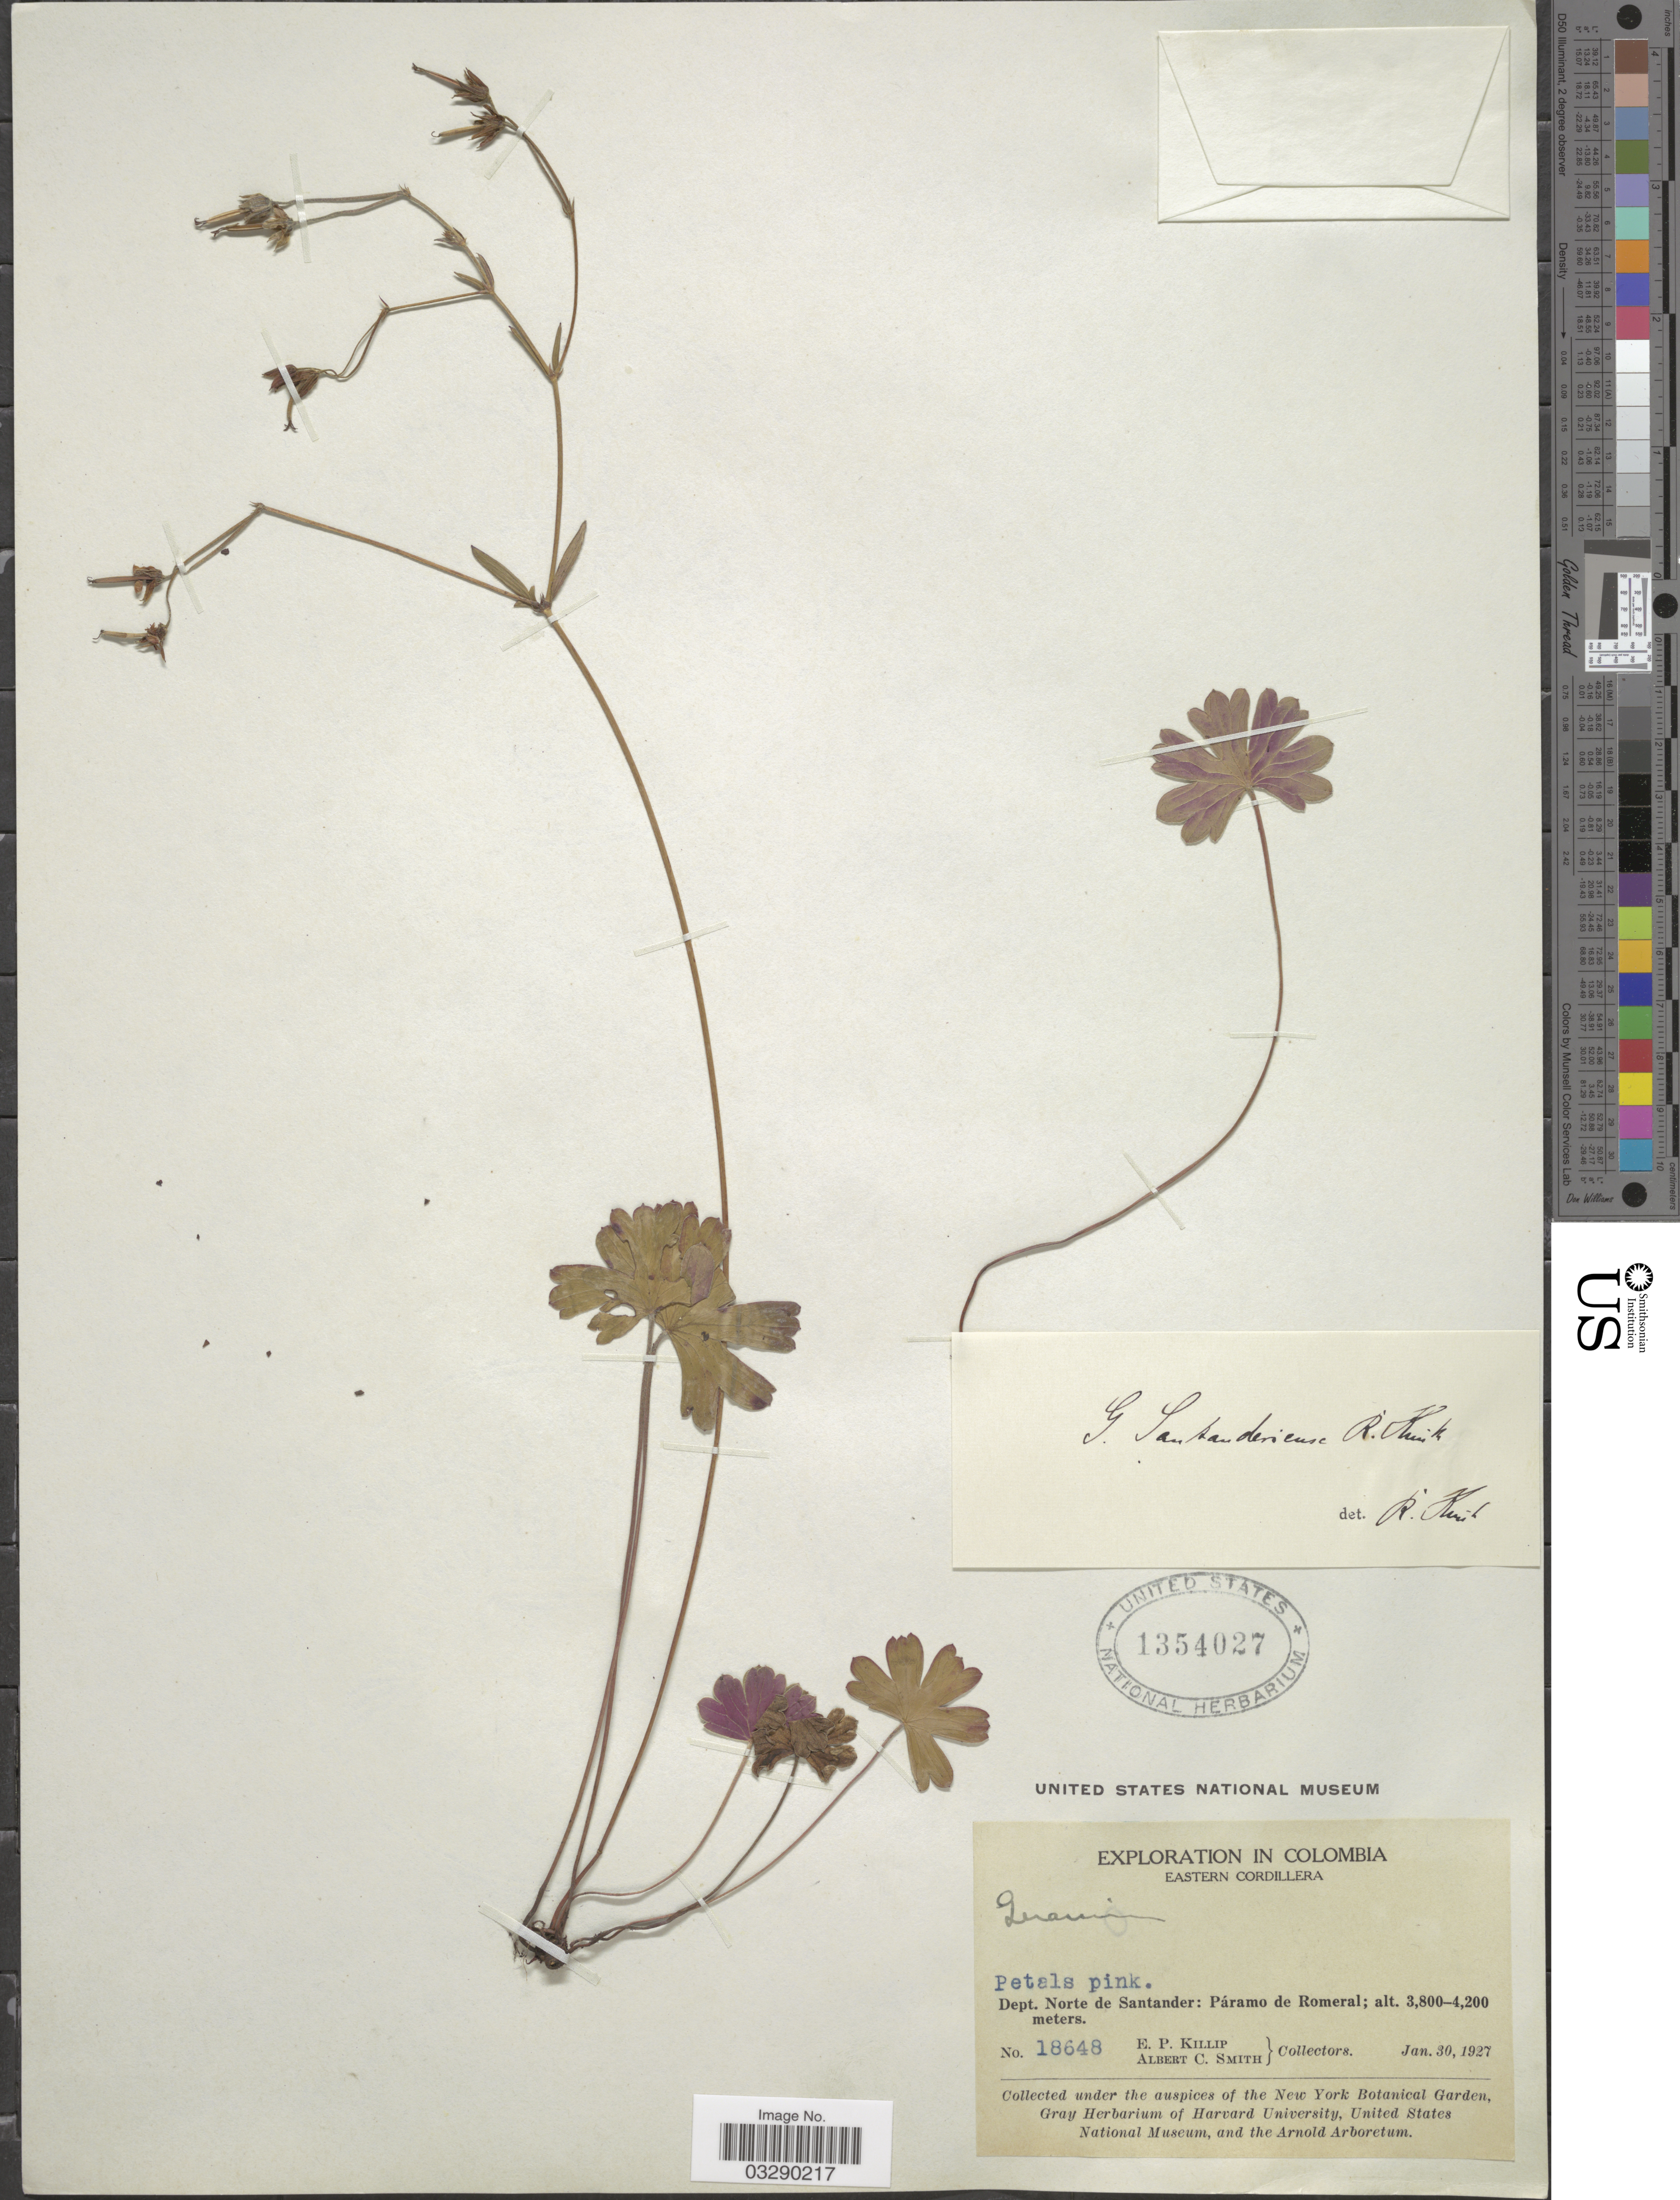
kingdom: Plantae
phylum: Tracheophyta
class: Magnoliopsida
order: Geraniales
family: Geraniaceae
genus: Geranium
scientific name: Geranium santanderiense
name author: R. Knuth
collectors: E. P. Killip & A. C. Smith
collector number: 18648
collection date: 1927-01-30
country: Colombia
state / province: Norte de Santander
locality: Eastern Cordillera. Dept. Norte de Santander: Páramo de Romeral.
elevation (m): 3800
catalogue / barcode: US 1354027